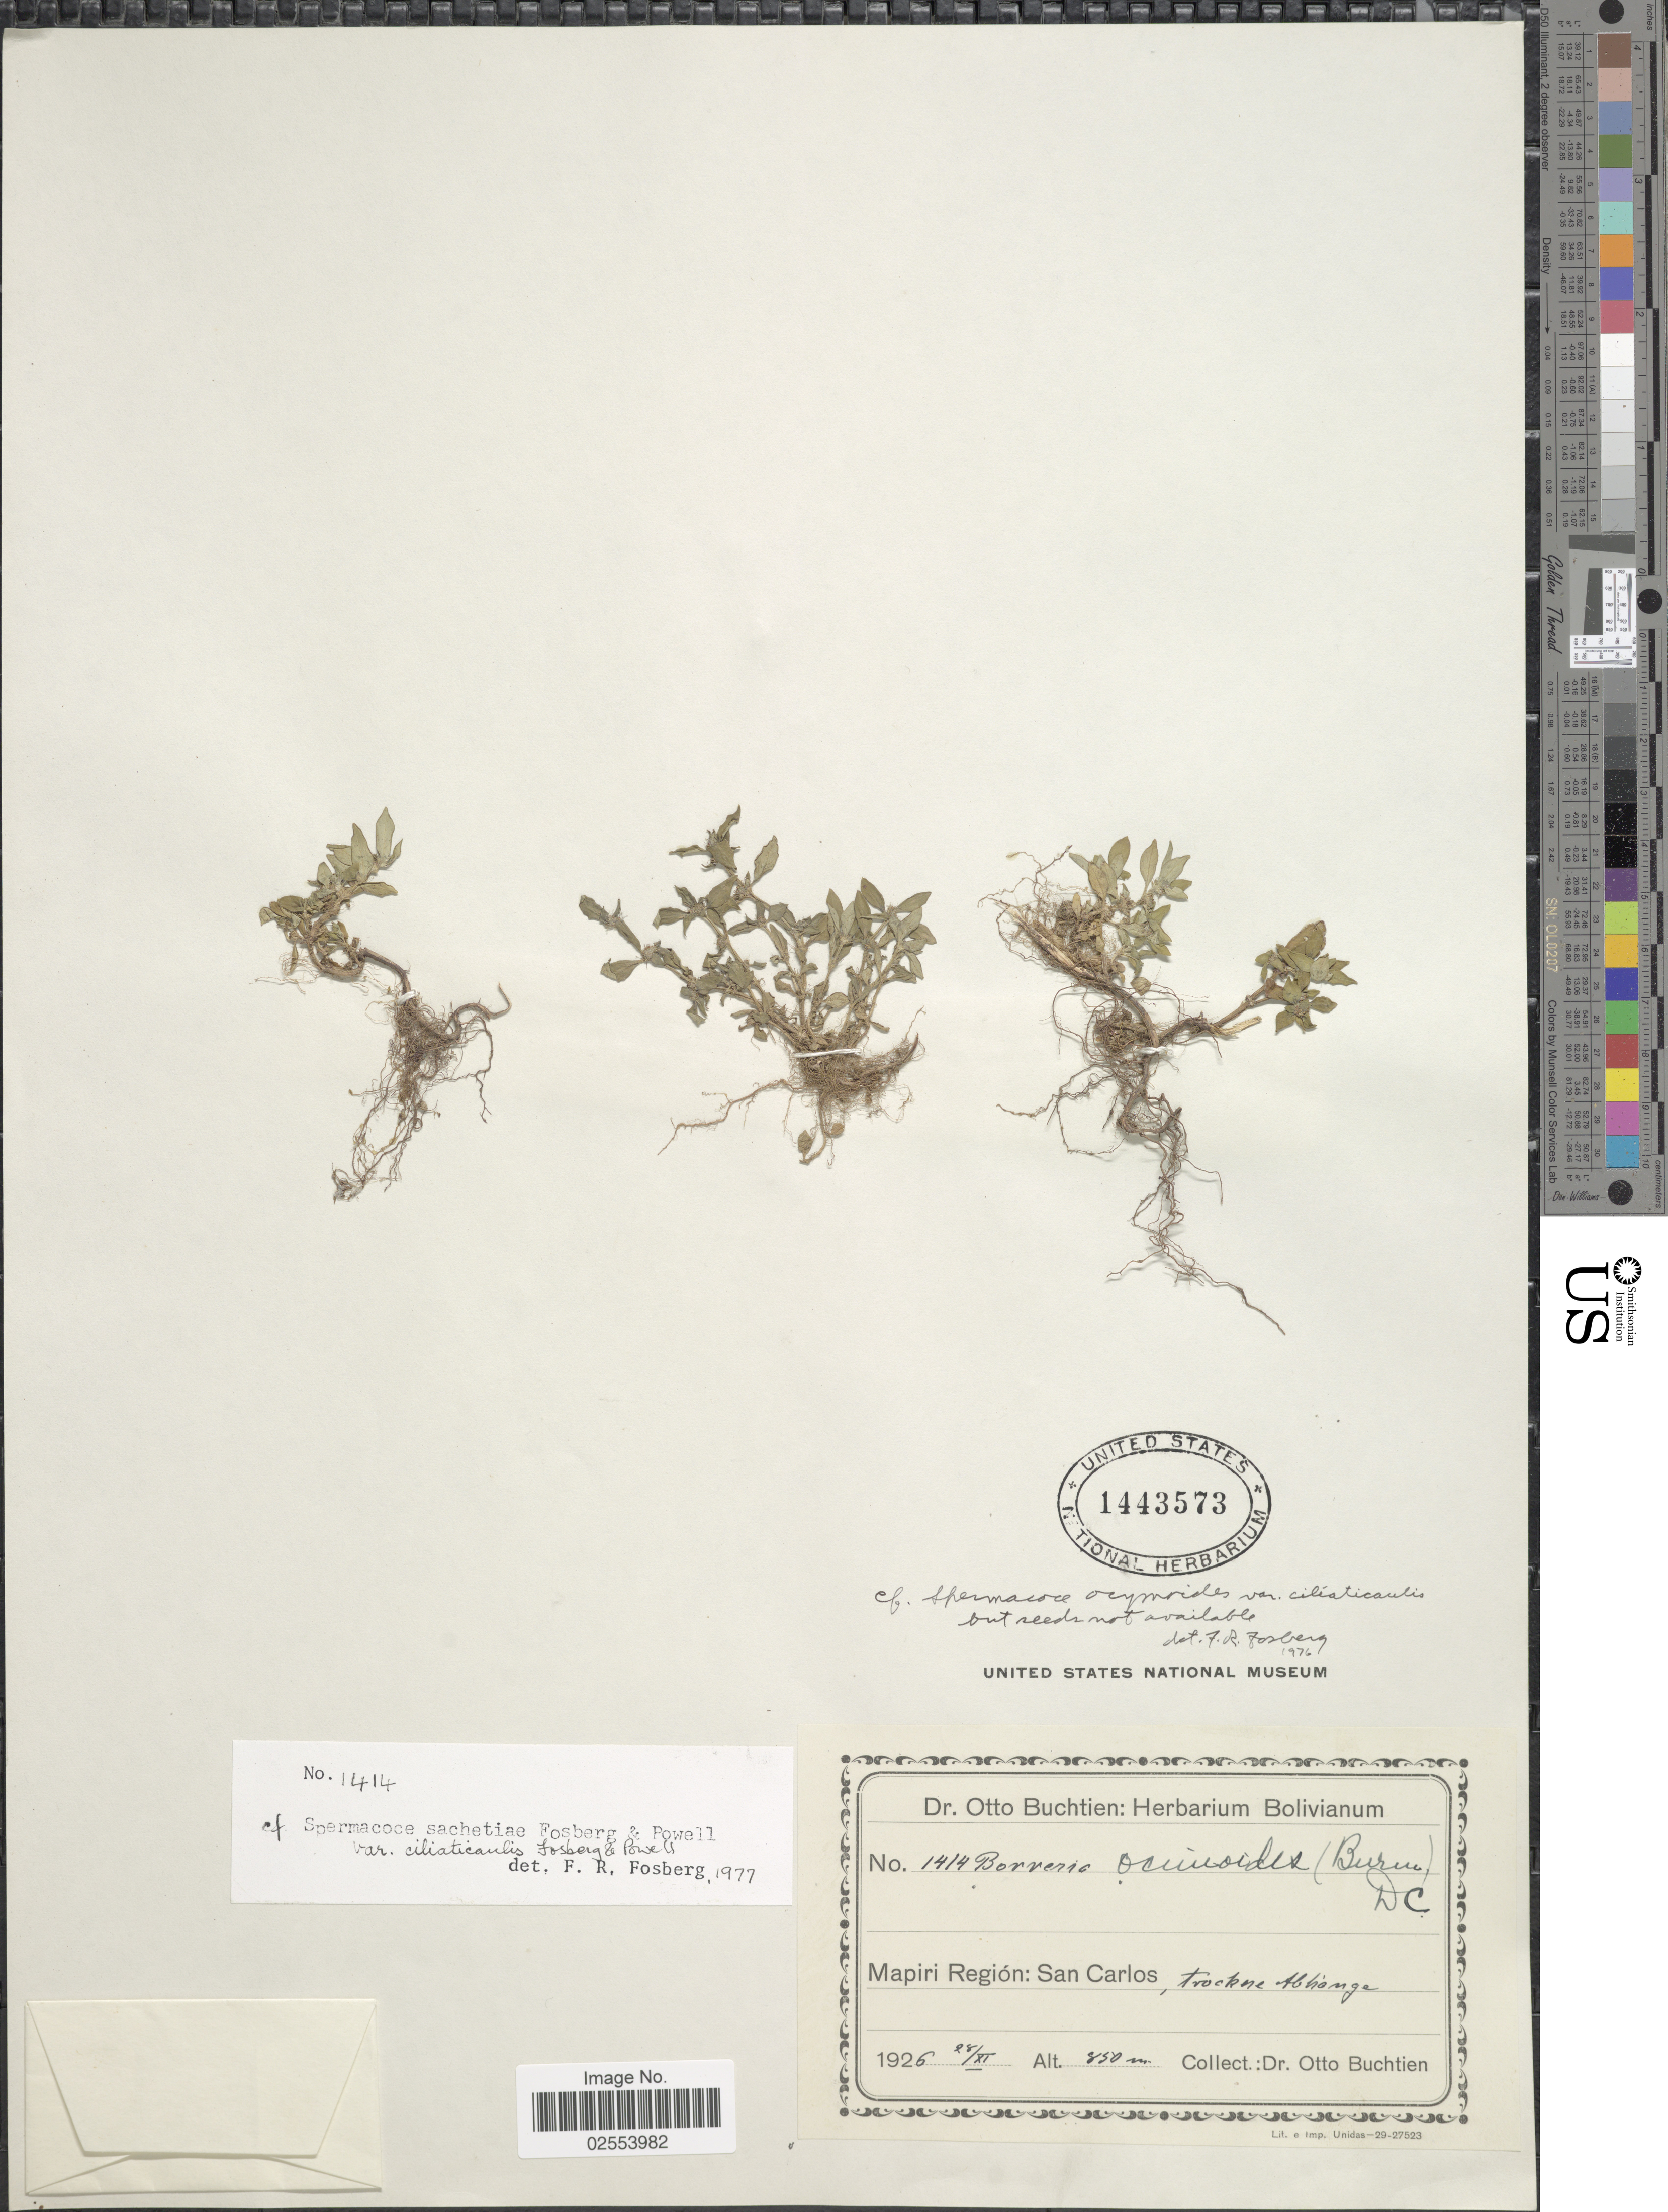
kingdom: Plantae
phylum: Tracheophyta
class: Magnoliopsida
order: Gentianales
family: Rubiaceae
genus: Spermacoce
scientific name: Spermacoce mauritiana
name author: Gideon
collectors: O. Buchtien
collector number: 1414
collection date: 1926-11-28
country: Bolivia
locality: Mapiri Region: San Carlos.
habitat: trockne Abhäange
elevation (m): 850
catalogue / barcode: US 1443573